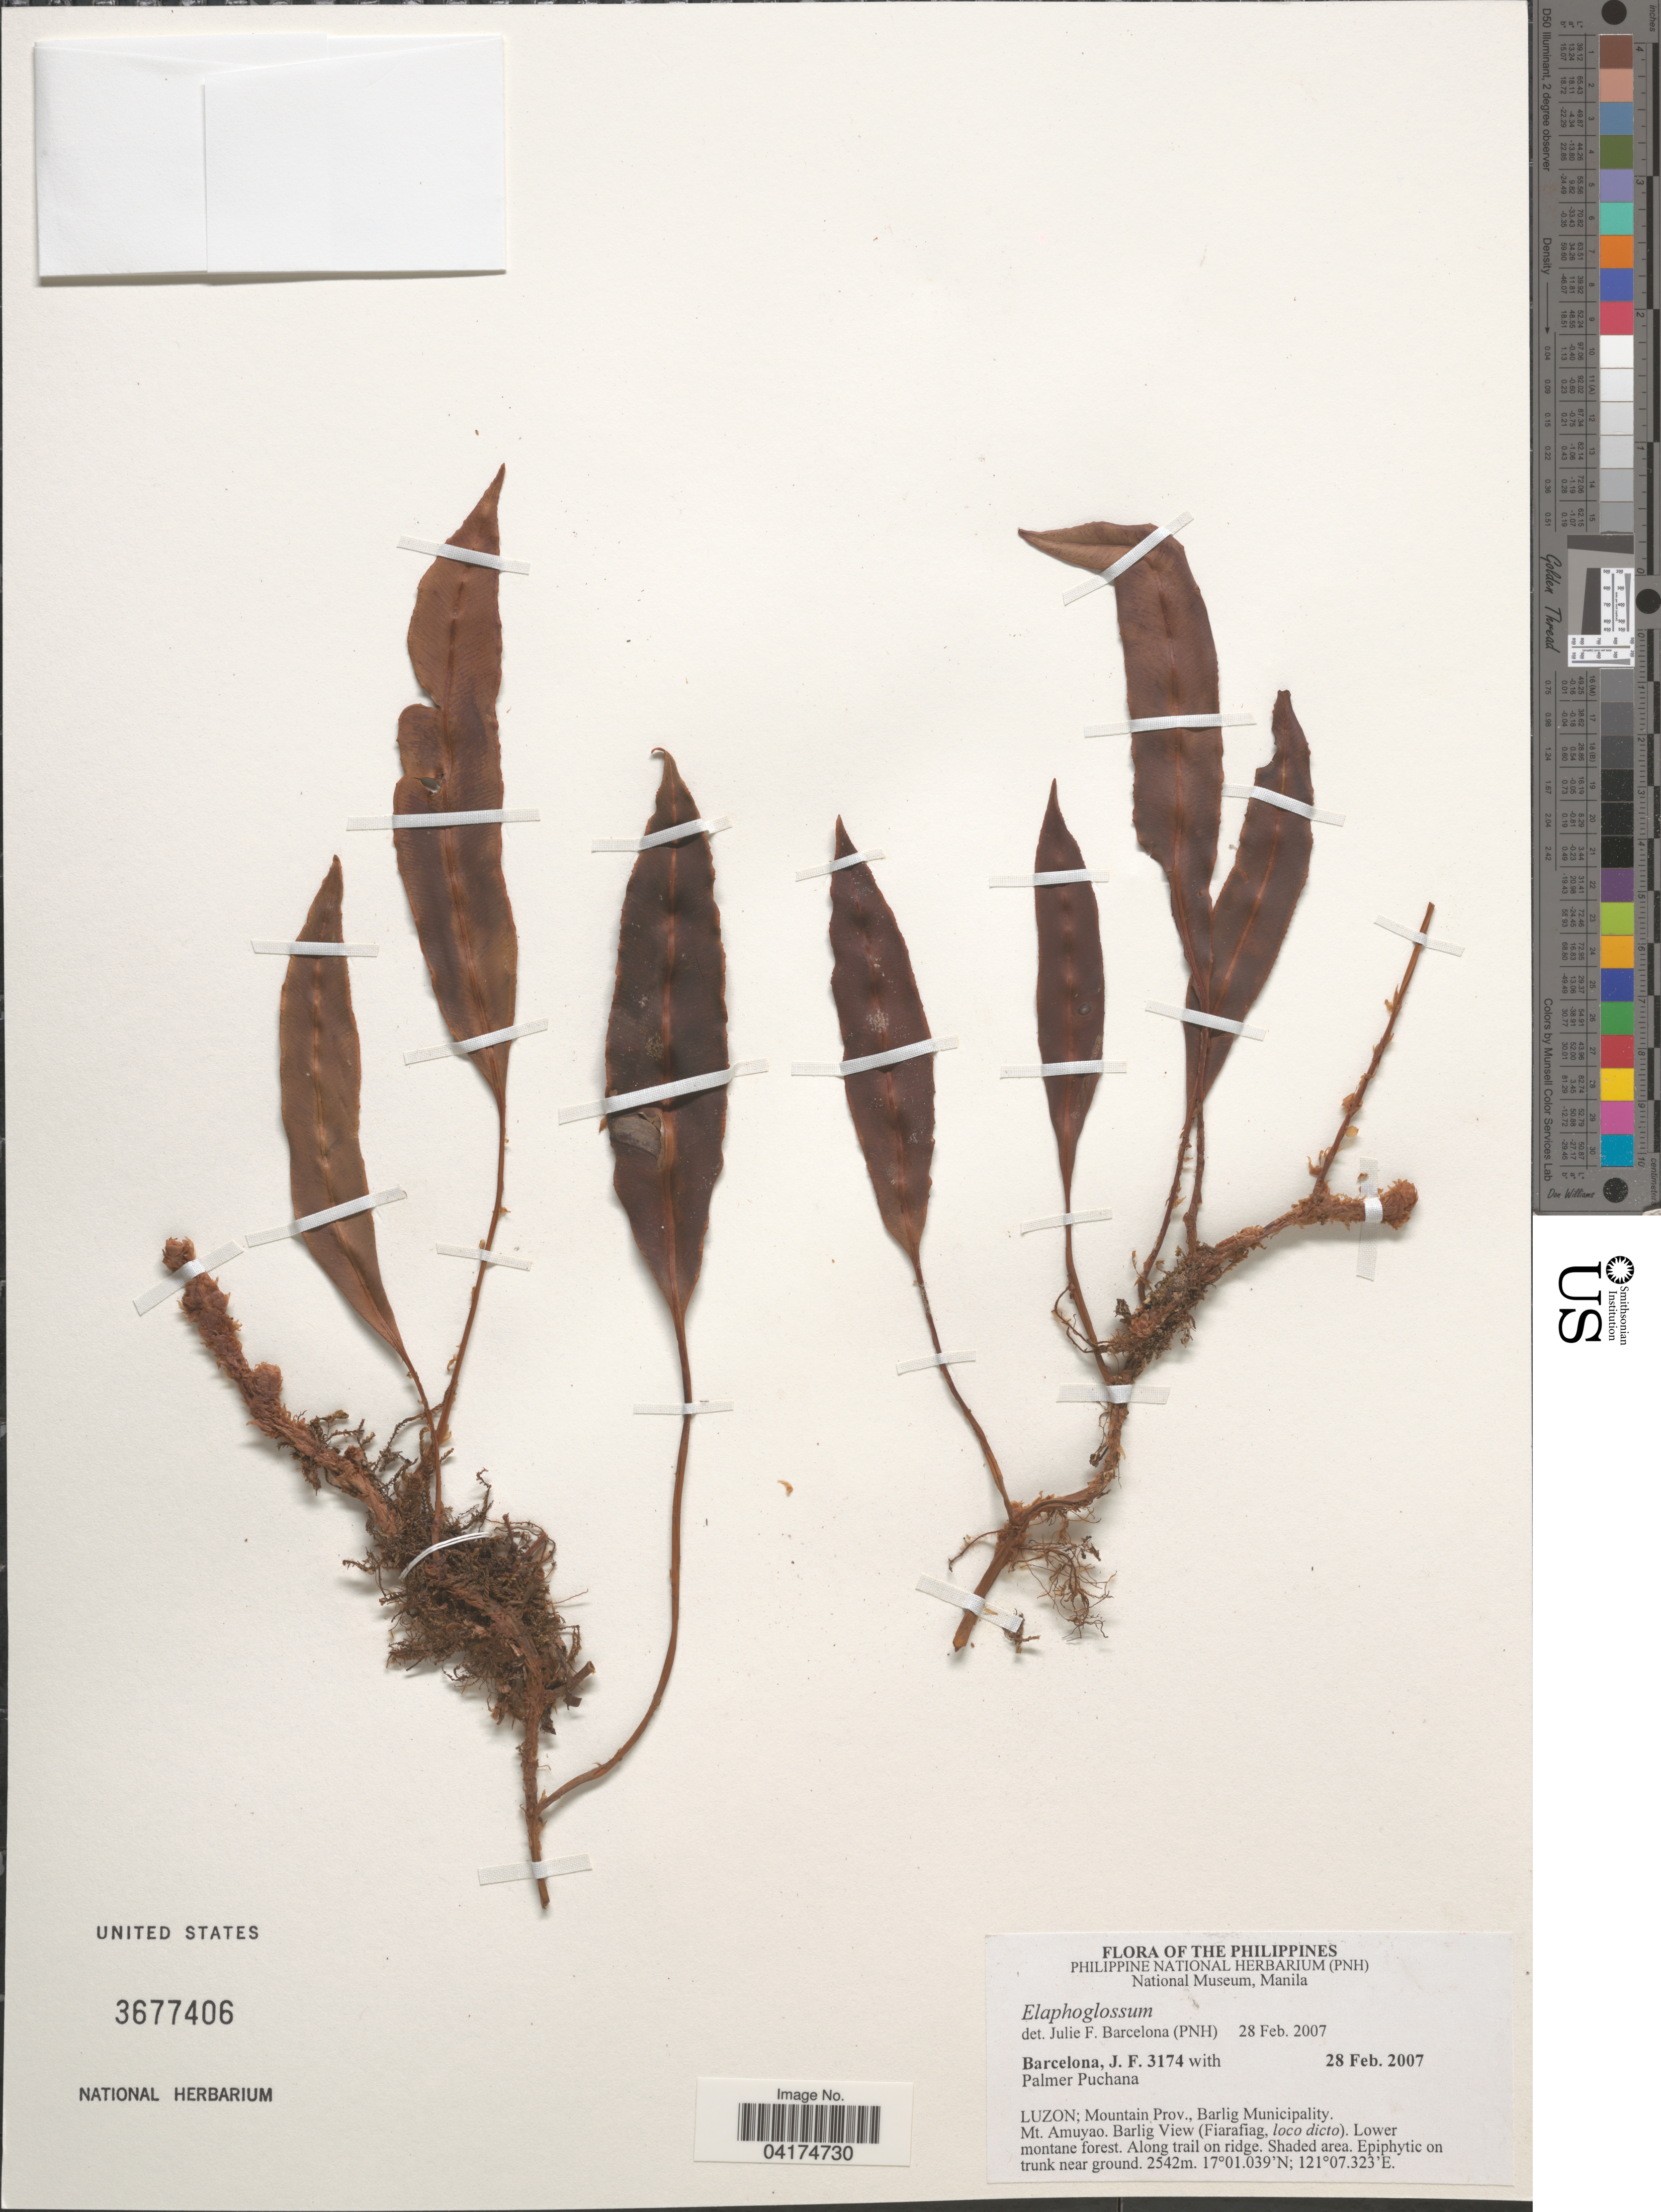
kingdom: Plantae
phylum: Tracheophyta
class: Polypodiopsida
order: Polypodiales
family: Dryopteridaceae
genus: Elaphoglossum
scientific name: Elaphoglossum sp.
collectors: J. F. Barcelona & P. Puchana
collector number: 3174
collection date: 2007-02-28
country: Philippines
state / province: Cordillera (Administrative Region)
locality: Luzon; Mountain Prov., Barlig Municipality. Mt. Amuyao. Barlig View.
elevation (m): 2542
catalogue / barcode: US 3677406